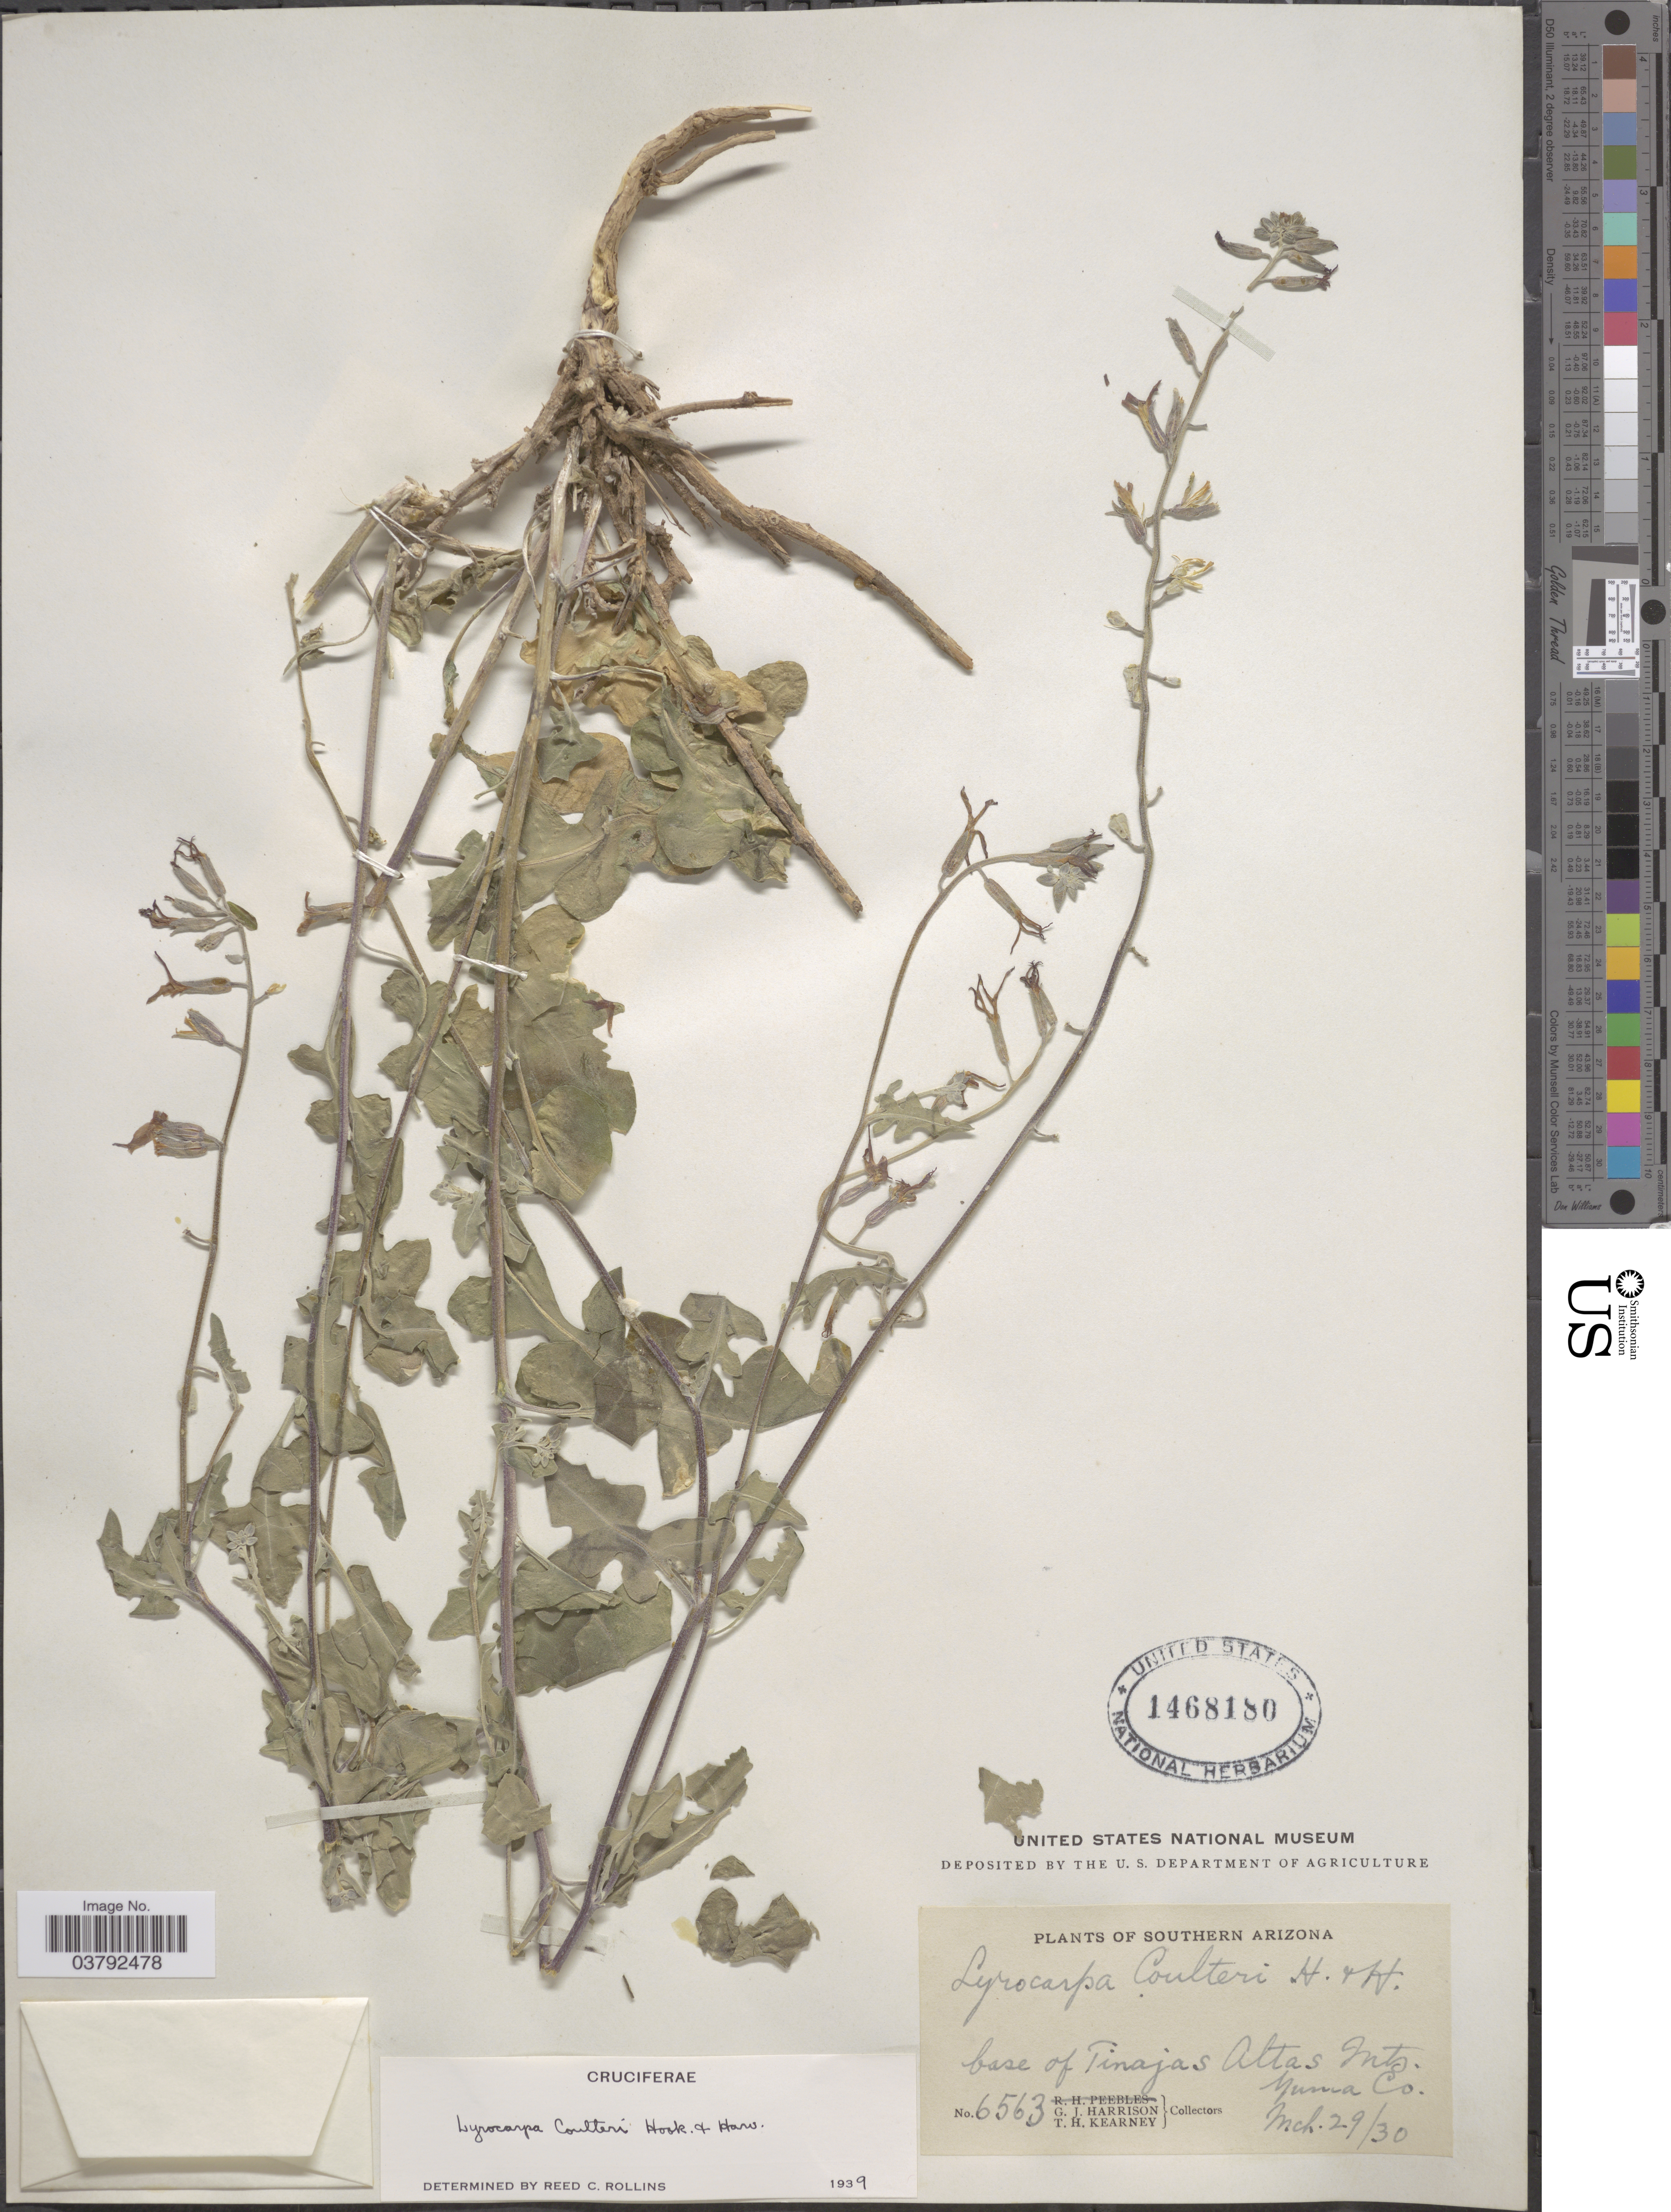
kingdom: Plantae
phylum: Tracheophyta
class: Magnoliopsida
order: Brassicales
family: Brassicaceae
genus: Lyrocarpa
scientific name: Lyrocarpa coulteri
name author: Hook. & Harv.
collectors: G. J. Harrison & T. H. Kearney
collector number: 6563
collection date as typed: Transcribed d/m/y: 29/3/30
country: United States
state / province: Arizona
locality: Southern Arizona. Base of Tinajas Altas Mts. Yuma Co.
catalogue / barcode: US 1468180